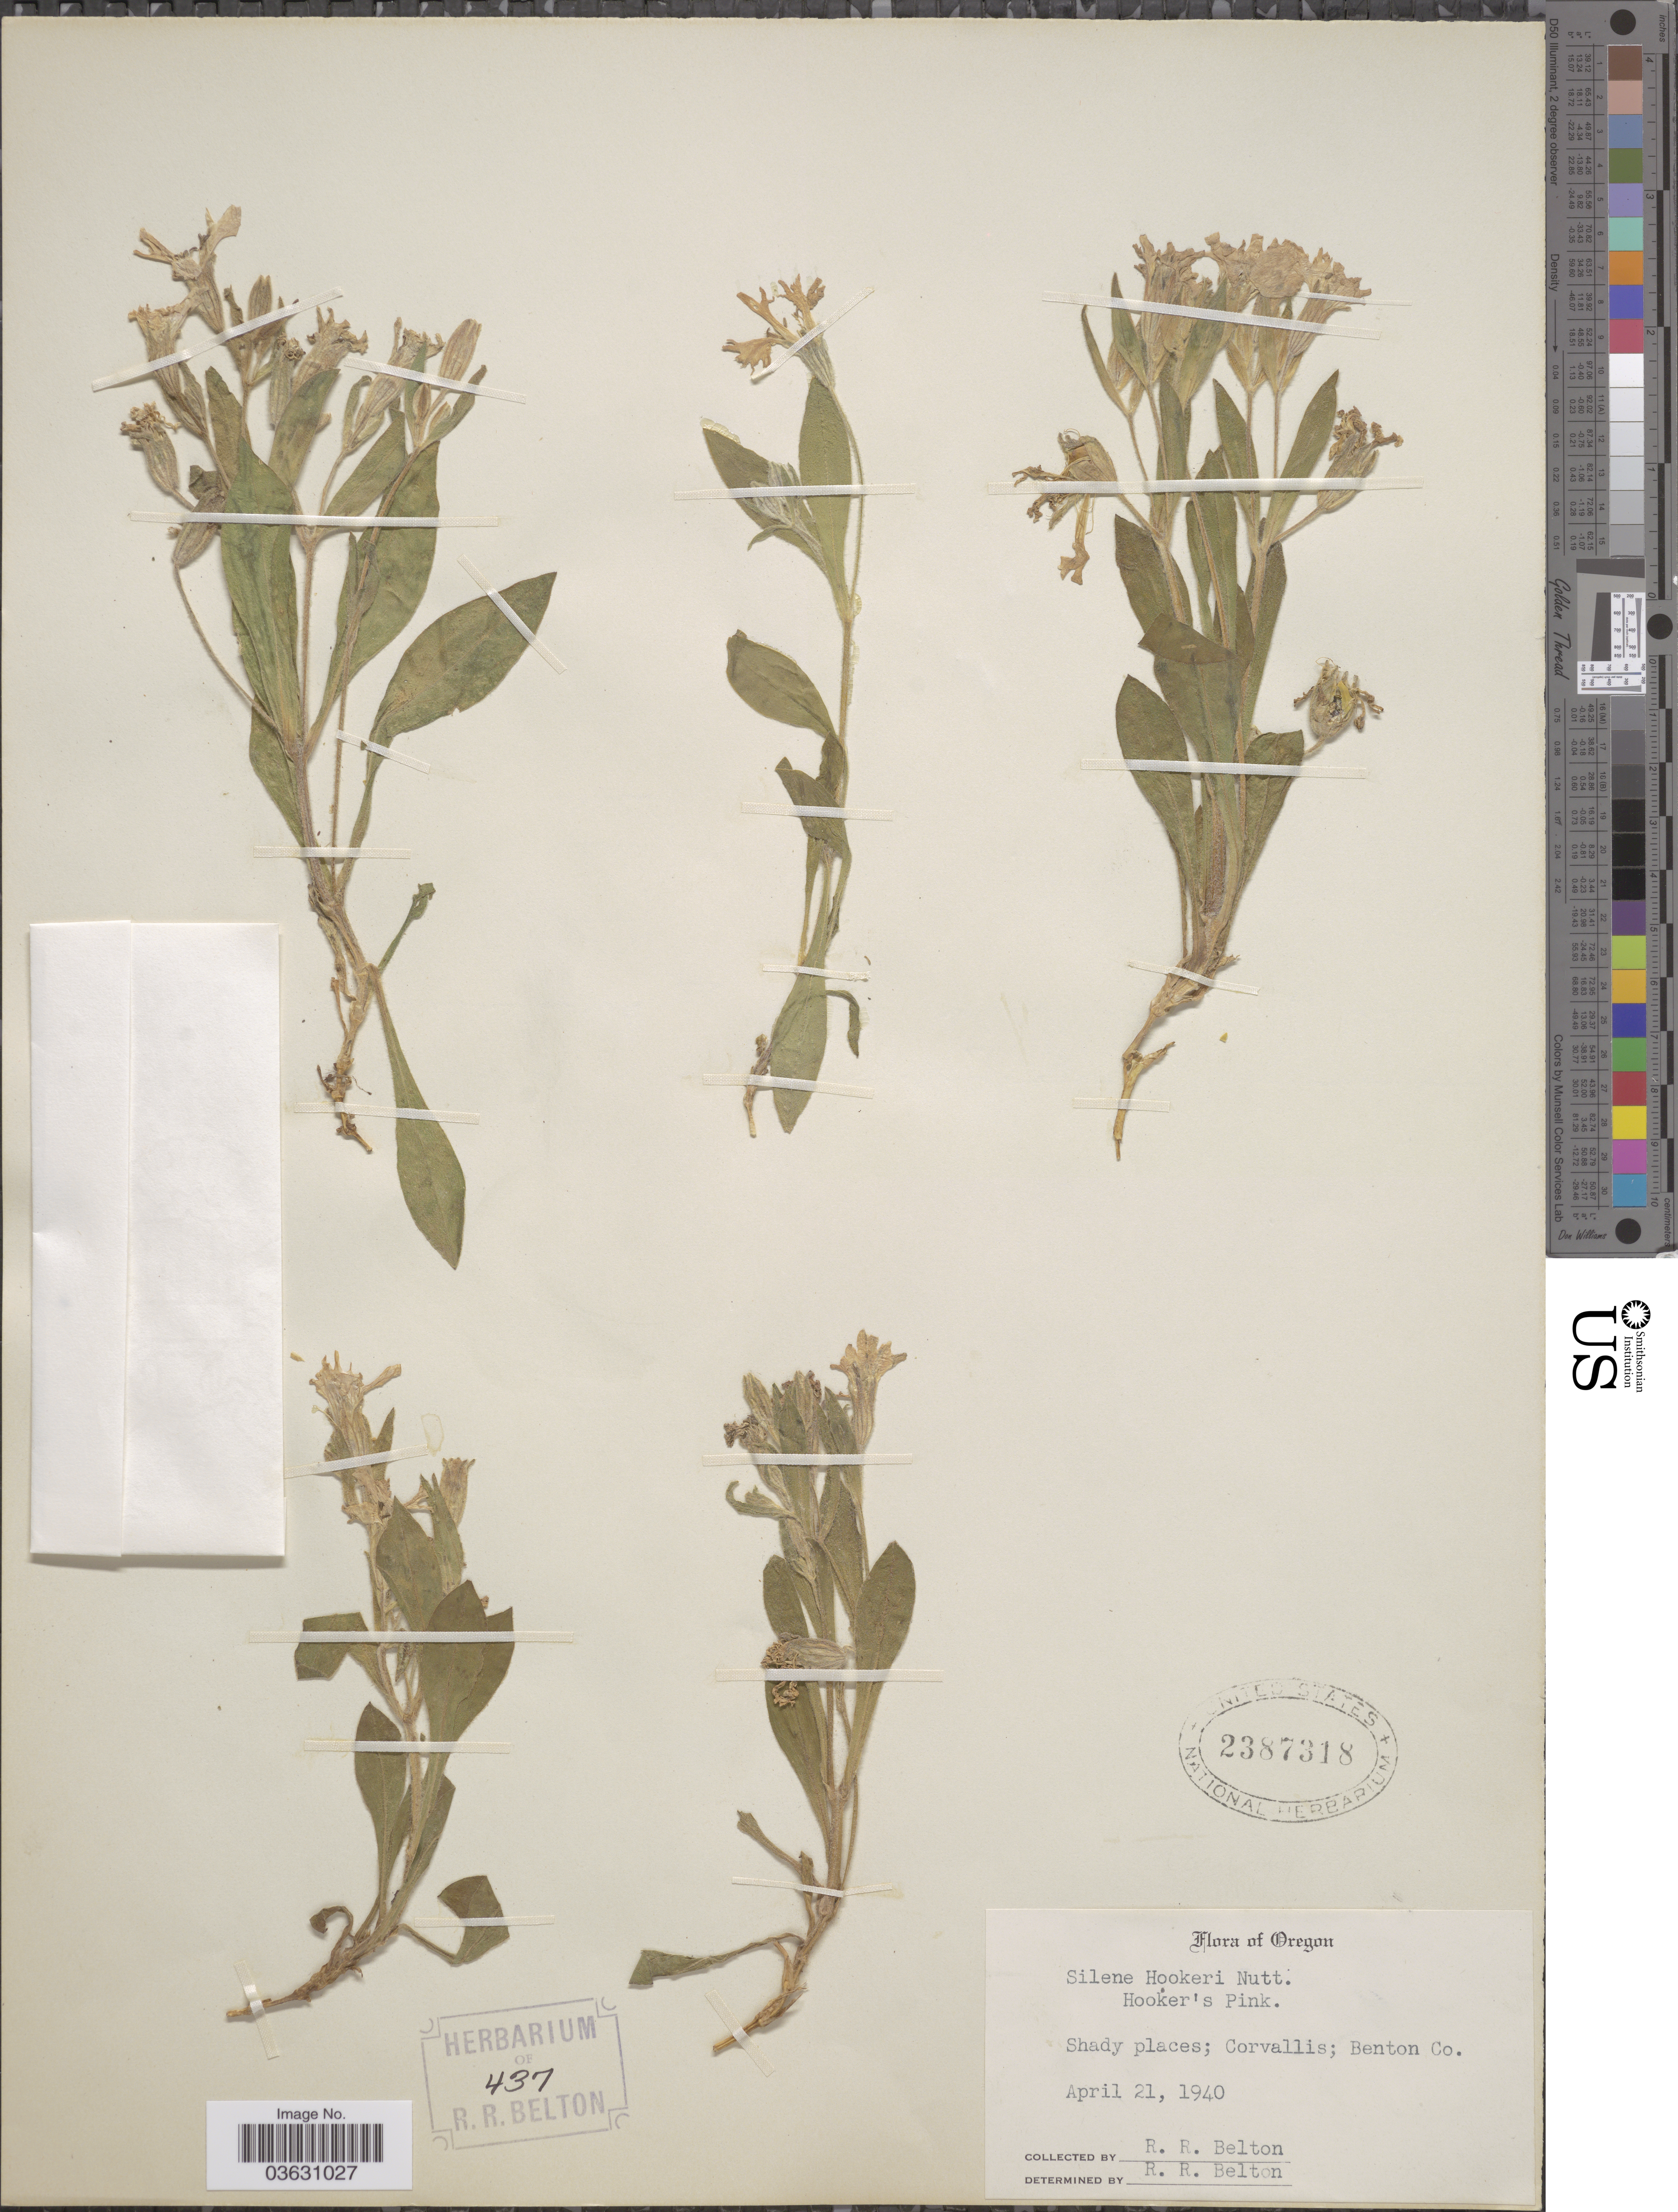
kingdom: Plantae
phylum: Tracheophyta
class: Magnoliopsida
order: Caryophyllales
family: Caryophyllaceae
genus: Silene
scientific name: Silene hookeri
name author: Nutt.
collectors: R. Belton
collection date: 1940-04-21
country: United States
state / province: Oregon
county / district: Benton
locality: Corvallis; Benton Co.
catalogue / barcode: US 2387318